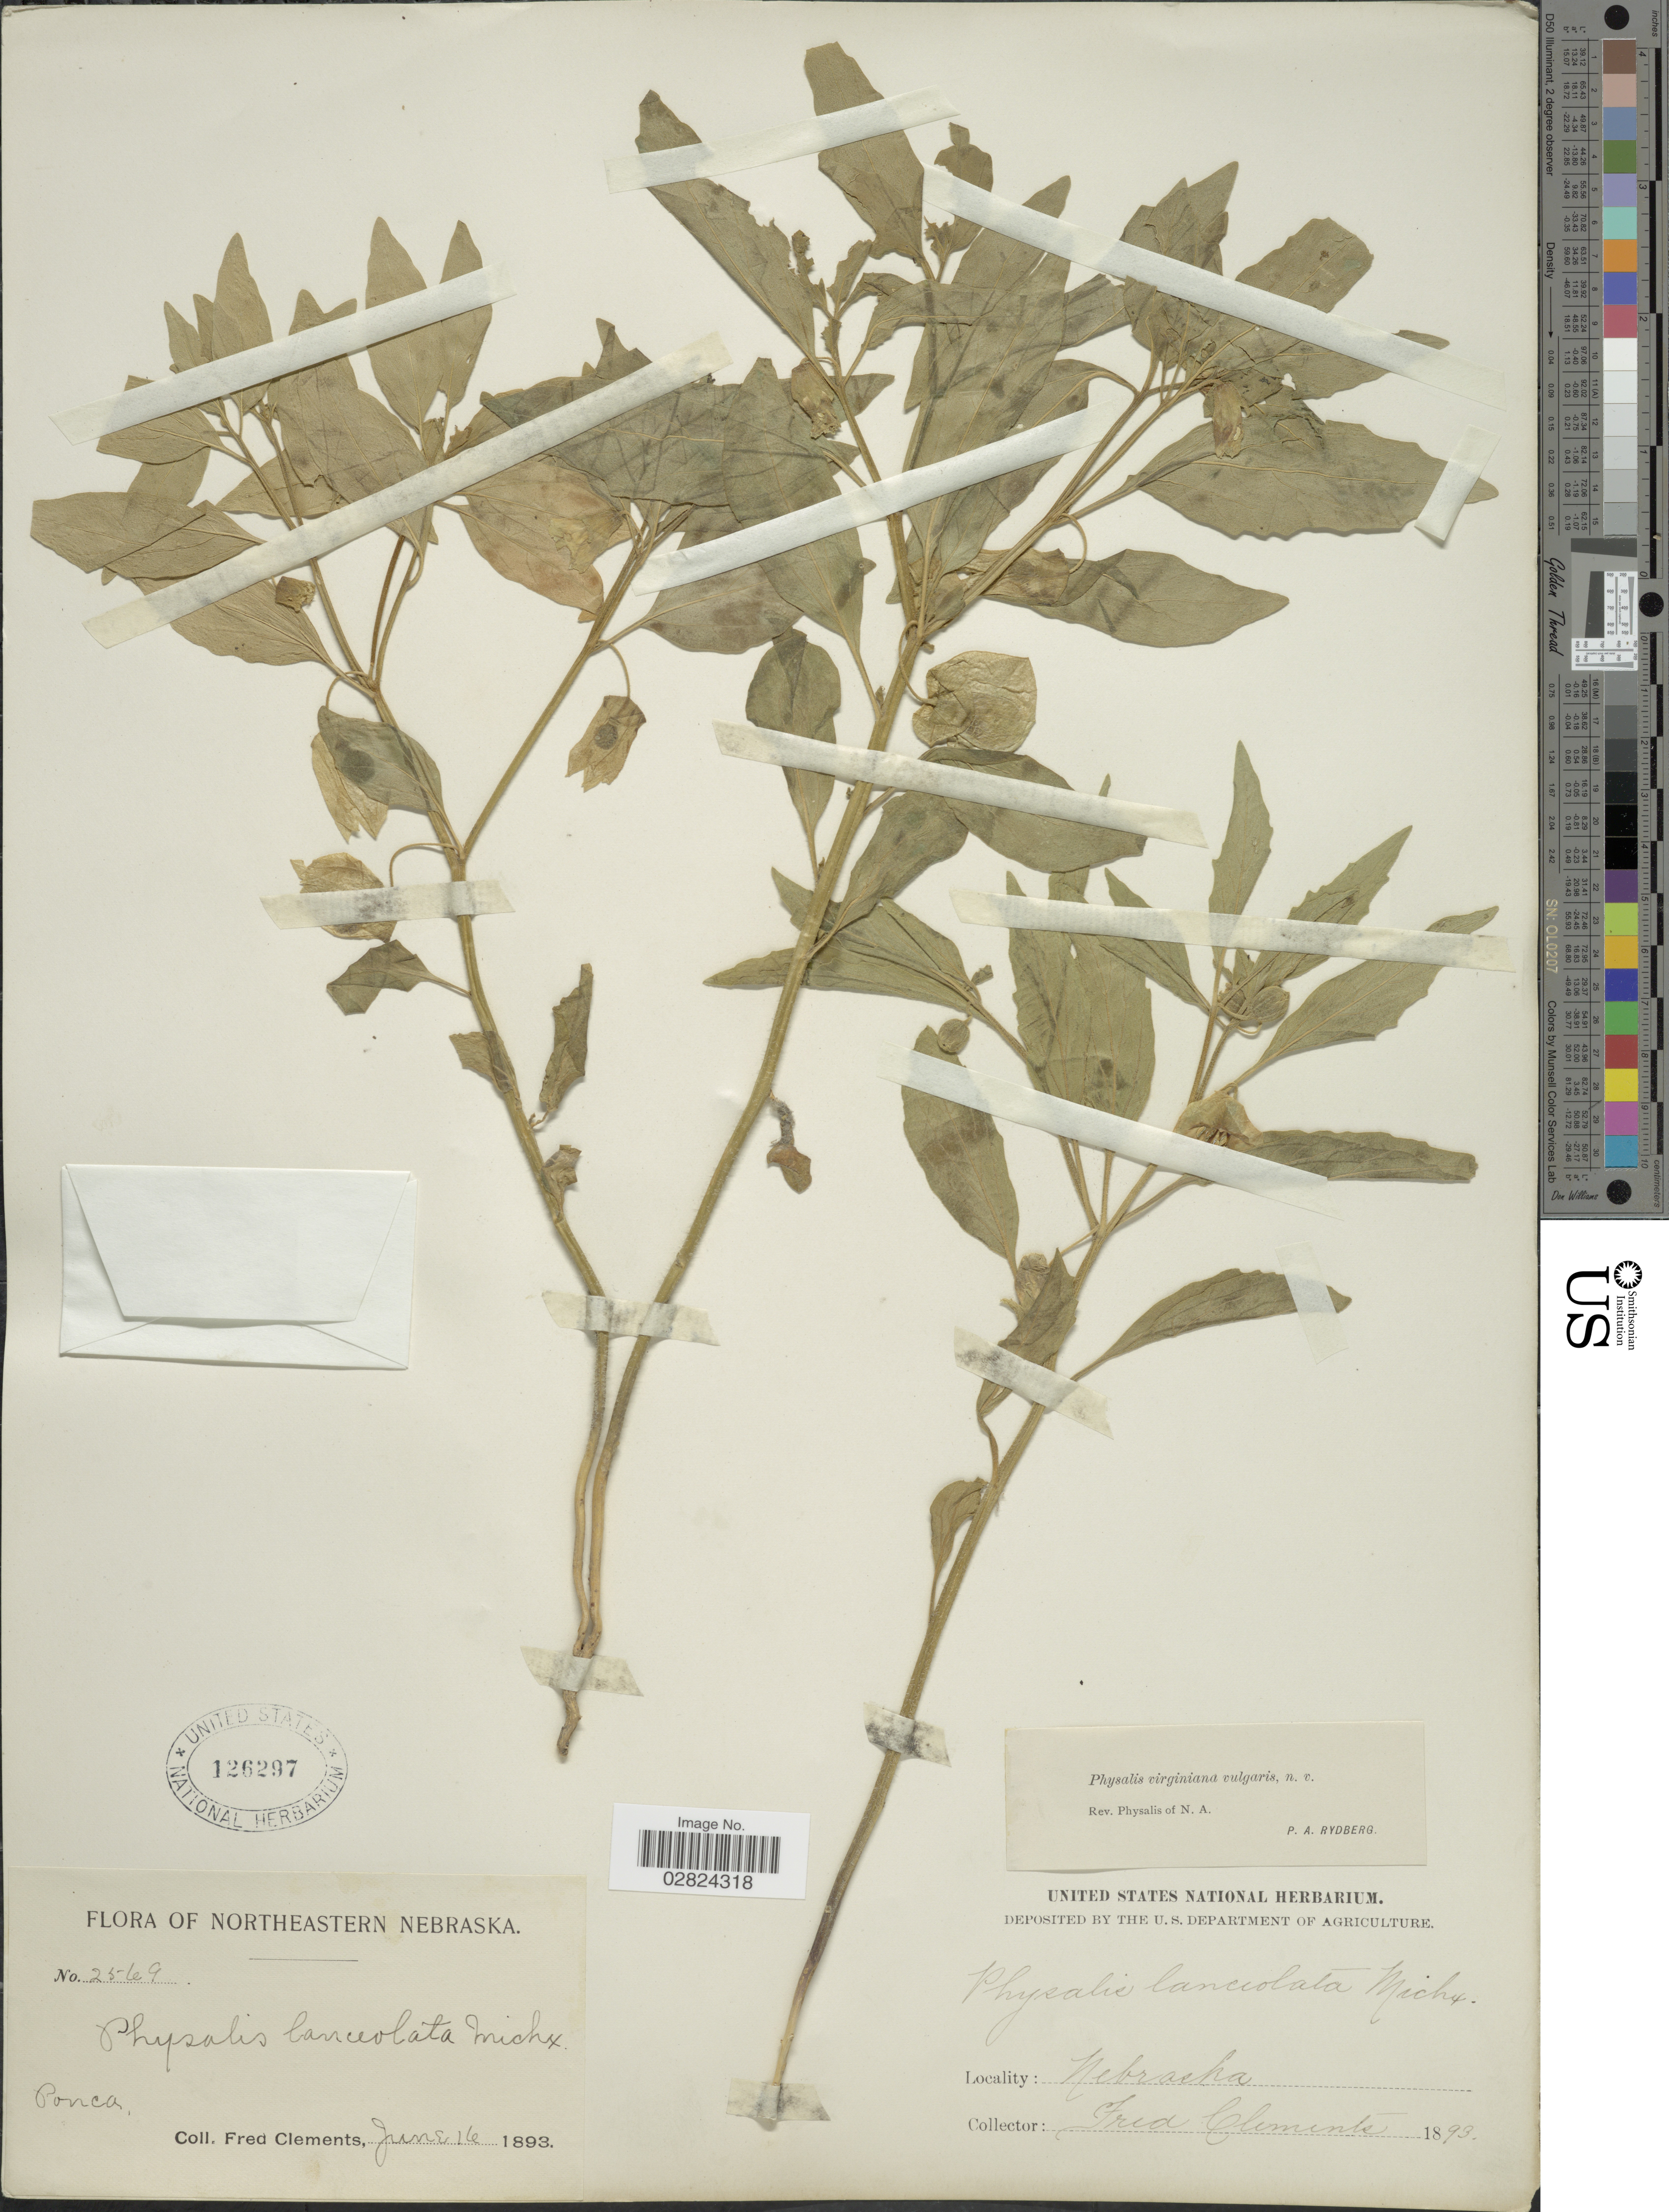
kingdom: Plantae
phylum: Tracheophyta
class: Magnoliopsida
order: Solanales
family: Solanaceae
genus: Physalis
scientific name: Physalis virginiana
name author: Mill.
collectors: F. Clements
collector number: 2569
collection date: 1893-06-16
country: United States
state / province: Nebraska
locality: Northeastern Nebraska, Ponca.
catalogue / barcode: US 126297